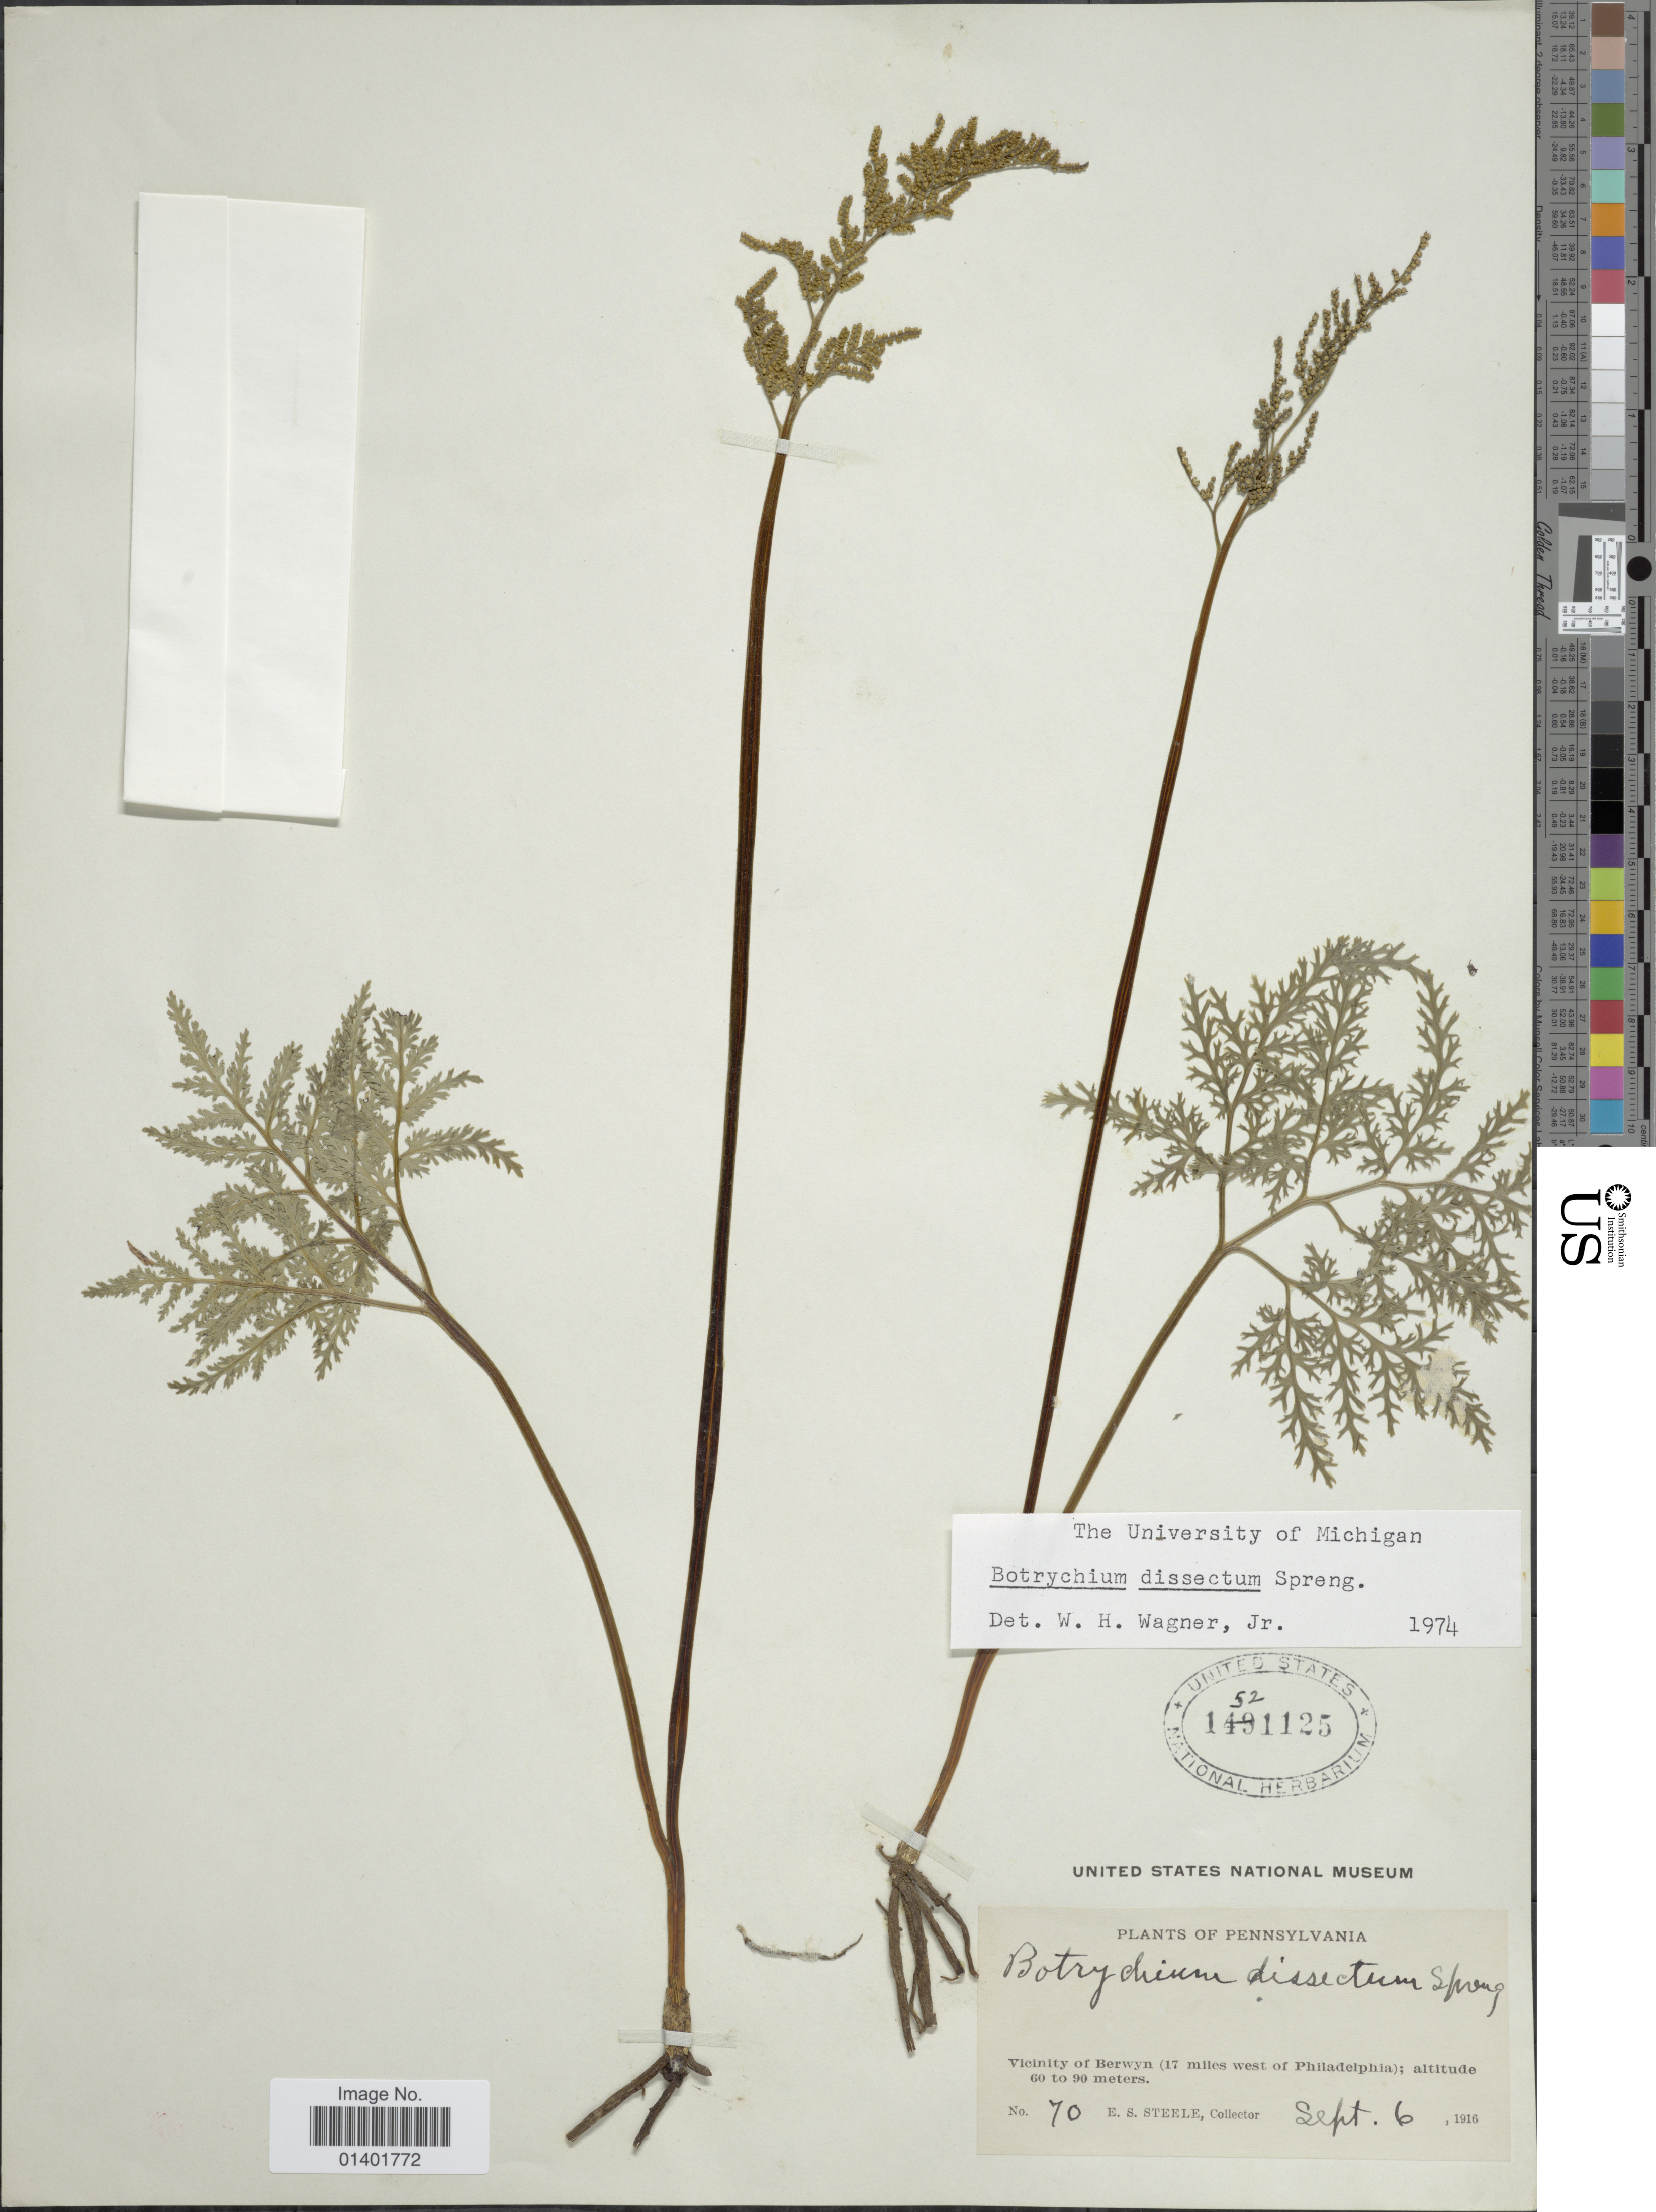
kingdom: Plantae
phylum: Tracheophyta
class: Polypodiopsida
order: Ophioglossales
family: Ophioglossaceae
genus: Botrychium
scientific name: Botrychium dissectum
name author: Spreng.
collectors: E. Steele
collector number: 70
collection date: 1916-09-06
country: United States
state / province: Pennsylvania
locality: Vicinity of Brew (17 miles west of Philadelphia)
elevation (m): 60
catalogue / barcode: US 1521125